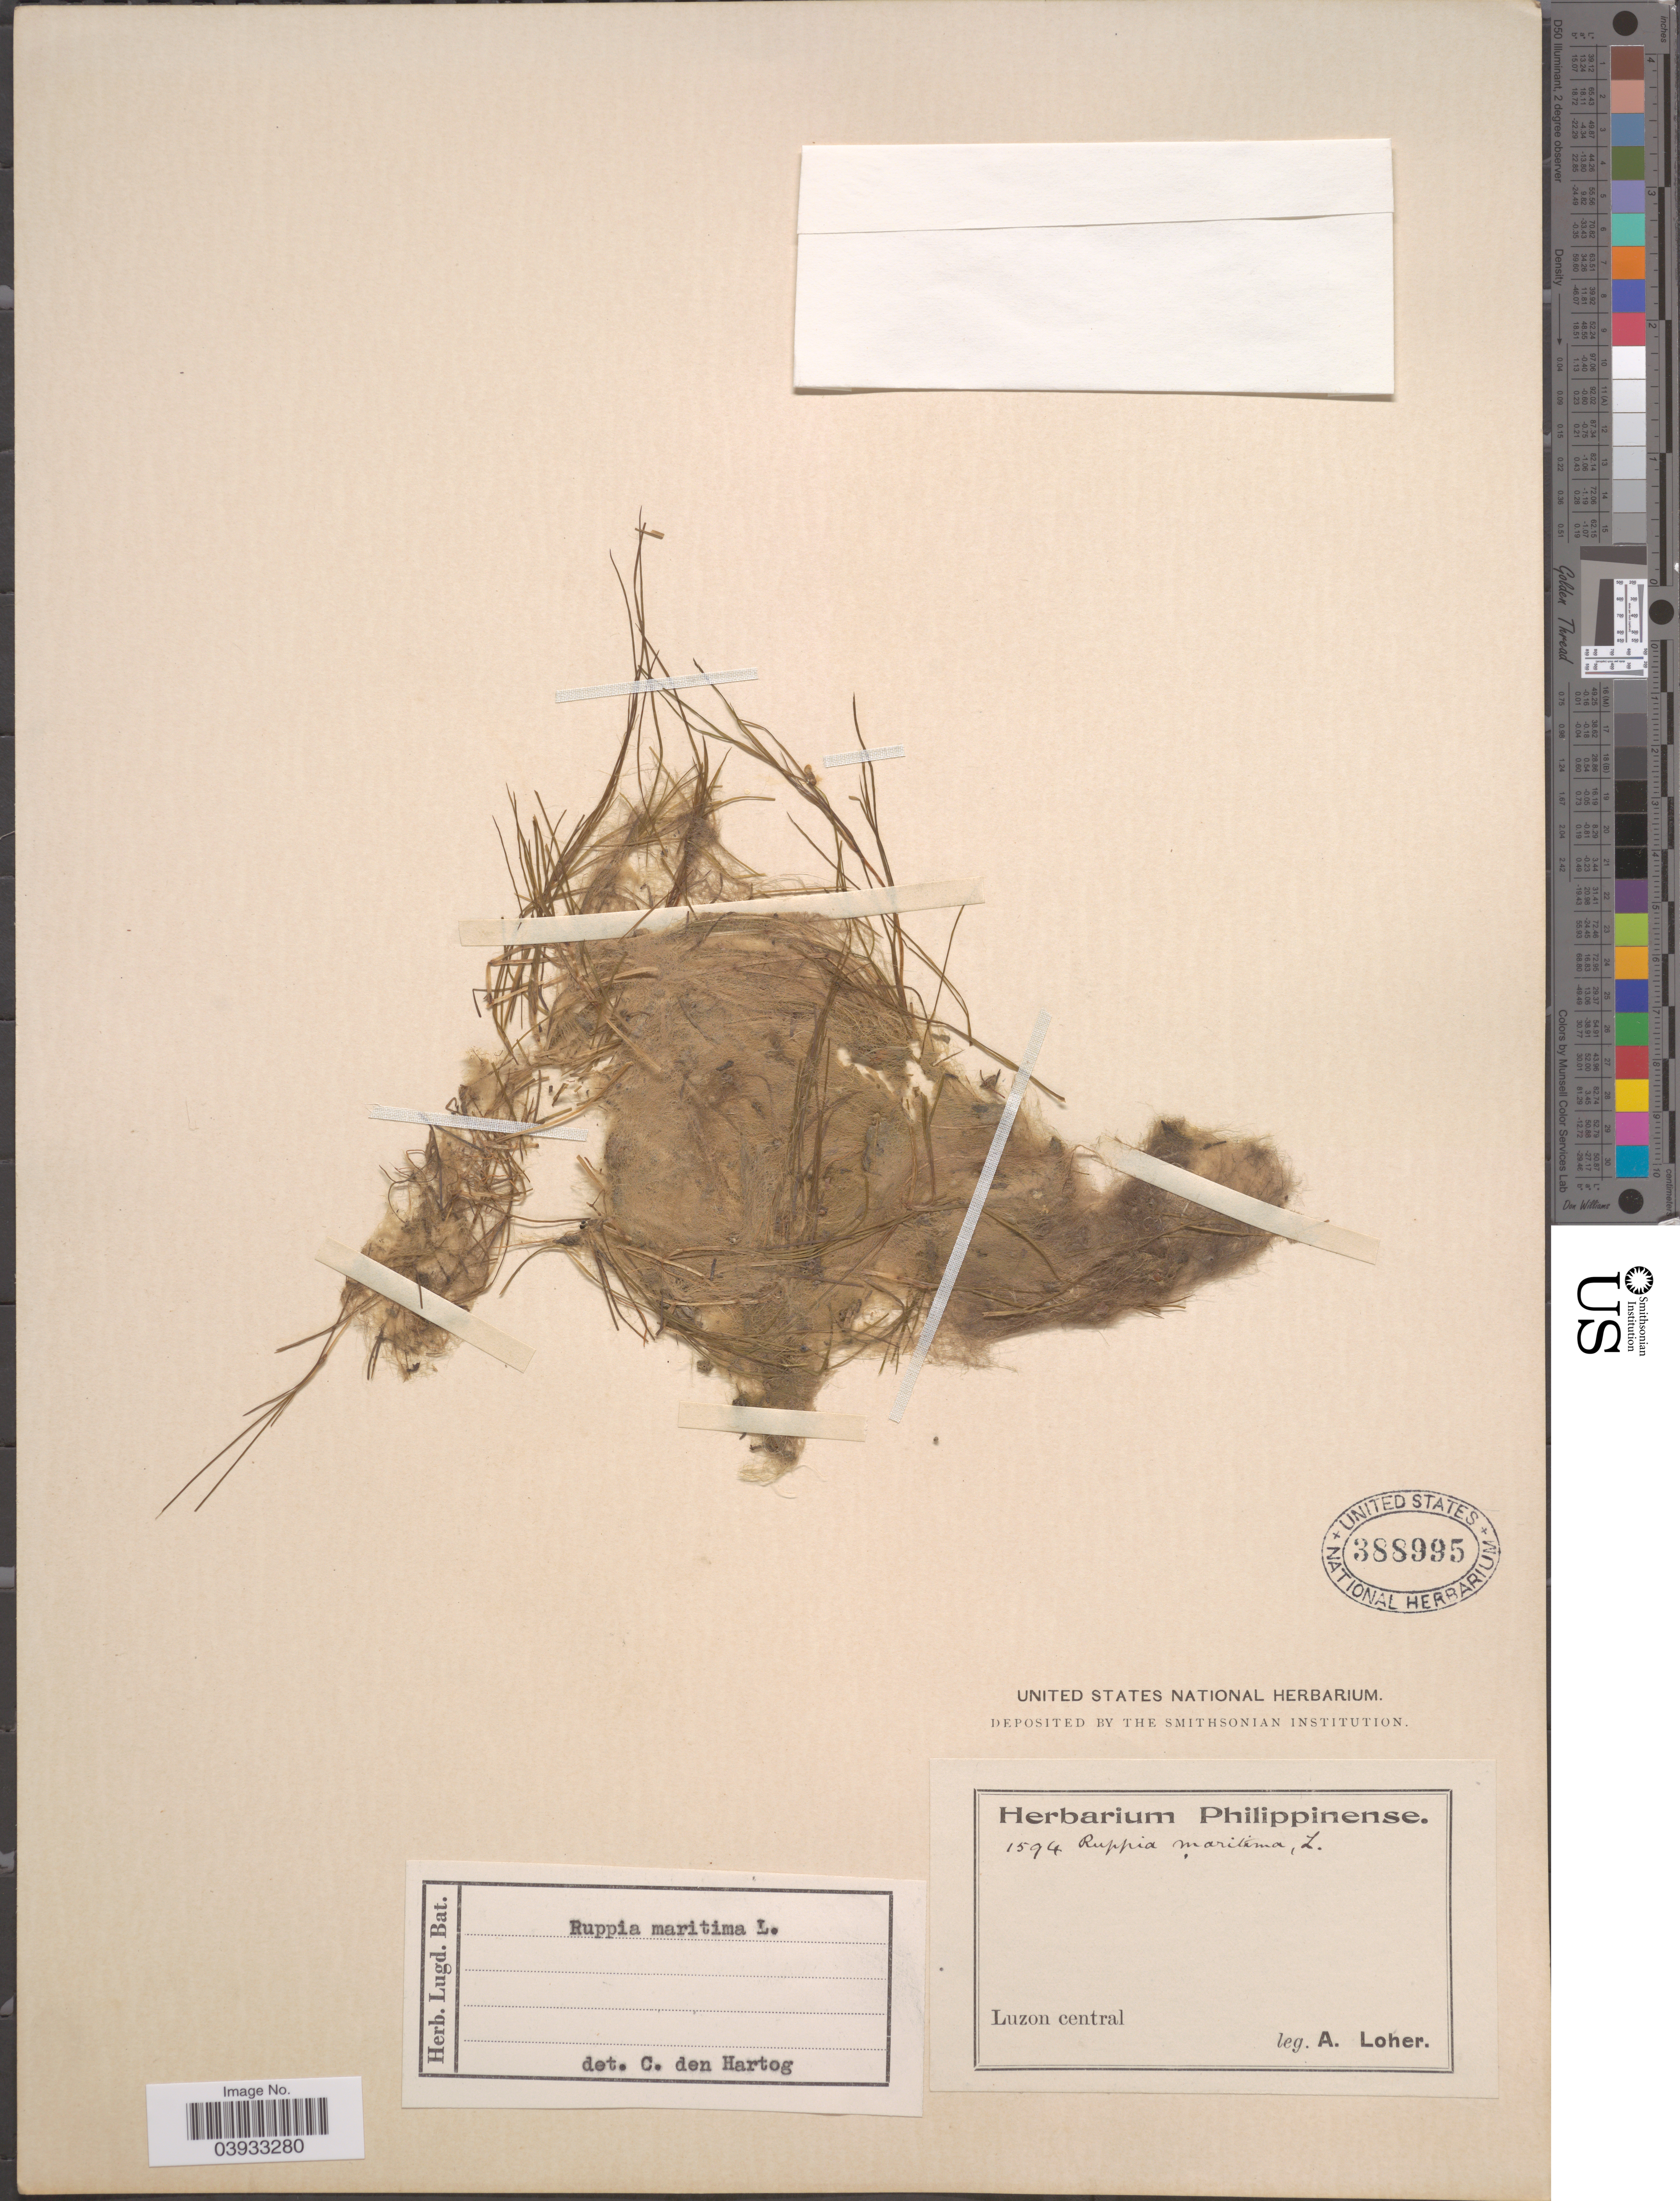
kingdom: Plantae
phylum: Tracheophyta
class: Liliopsida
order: Alismatales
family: Ruppiaceae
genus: Ruppia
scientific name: Ruppia maritima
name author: L.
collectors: A. Loher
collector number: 1594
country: Philippines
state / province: Central Luzon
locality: Luzon central.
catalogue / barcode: US 388995